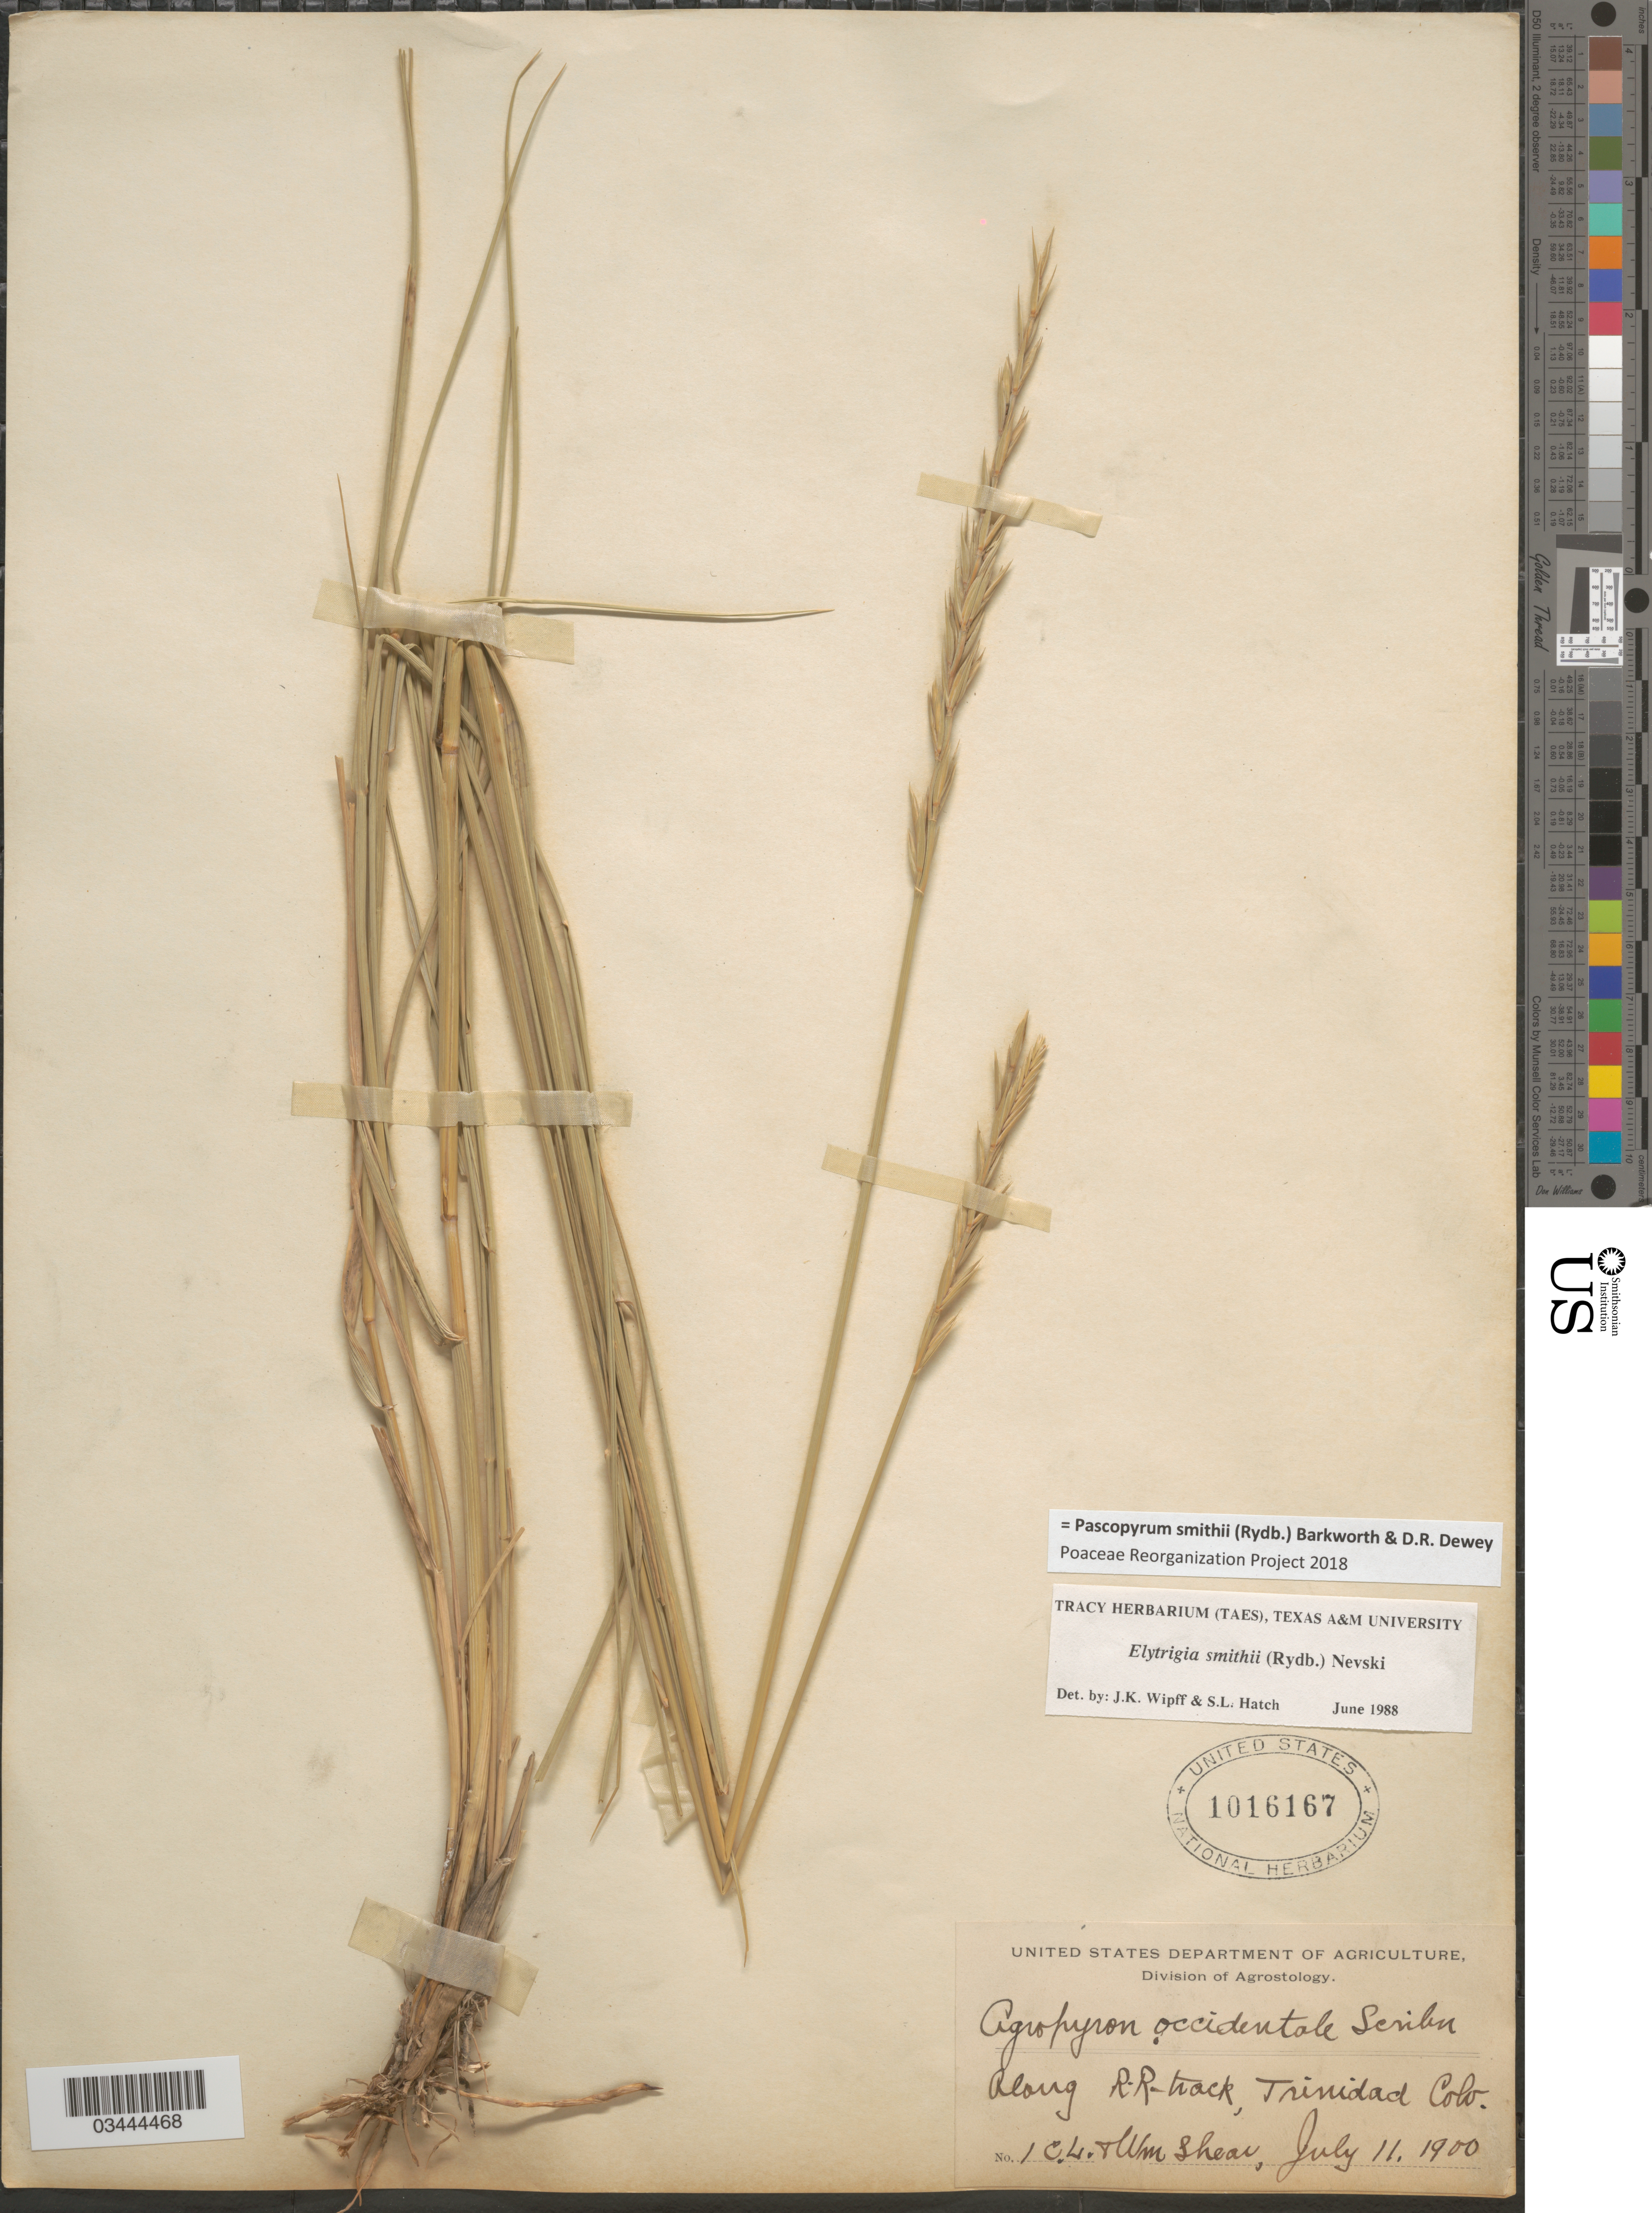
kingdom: Plantae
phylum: Tracheophyta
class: Liliopsida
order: Poales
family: Poaceae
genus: Pascopyrum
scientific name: Pascopyrum smithii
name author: (Rydb.) Barkworth & Dewey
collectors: C. L. Shear & W. Shear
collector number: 1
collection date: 1900-07-11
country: United States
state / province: Colorado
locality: Along R. R. track, Trinidad.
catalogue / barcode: US 1016167